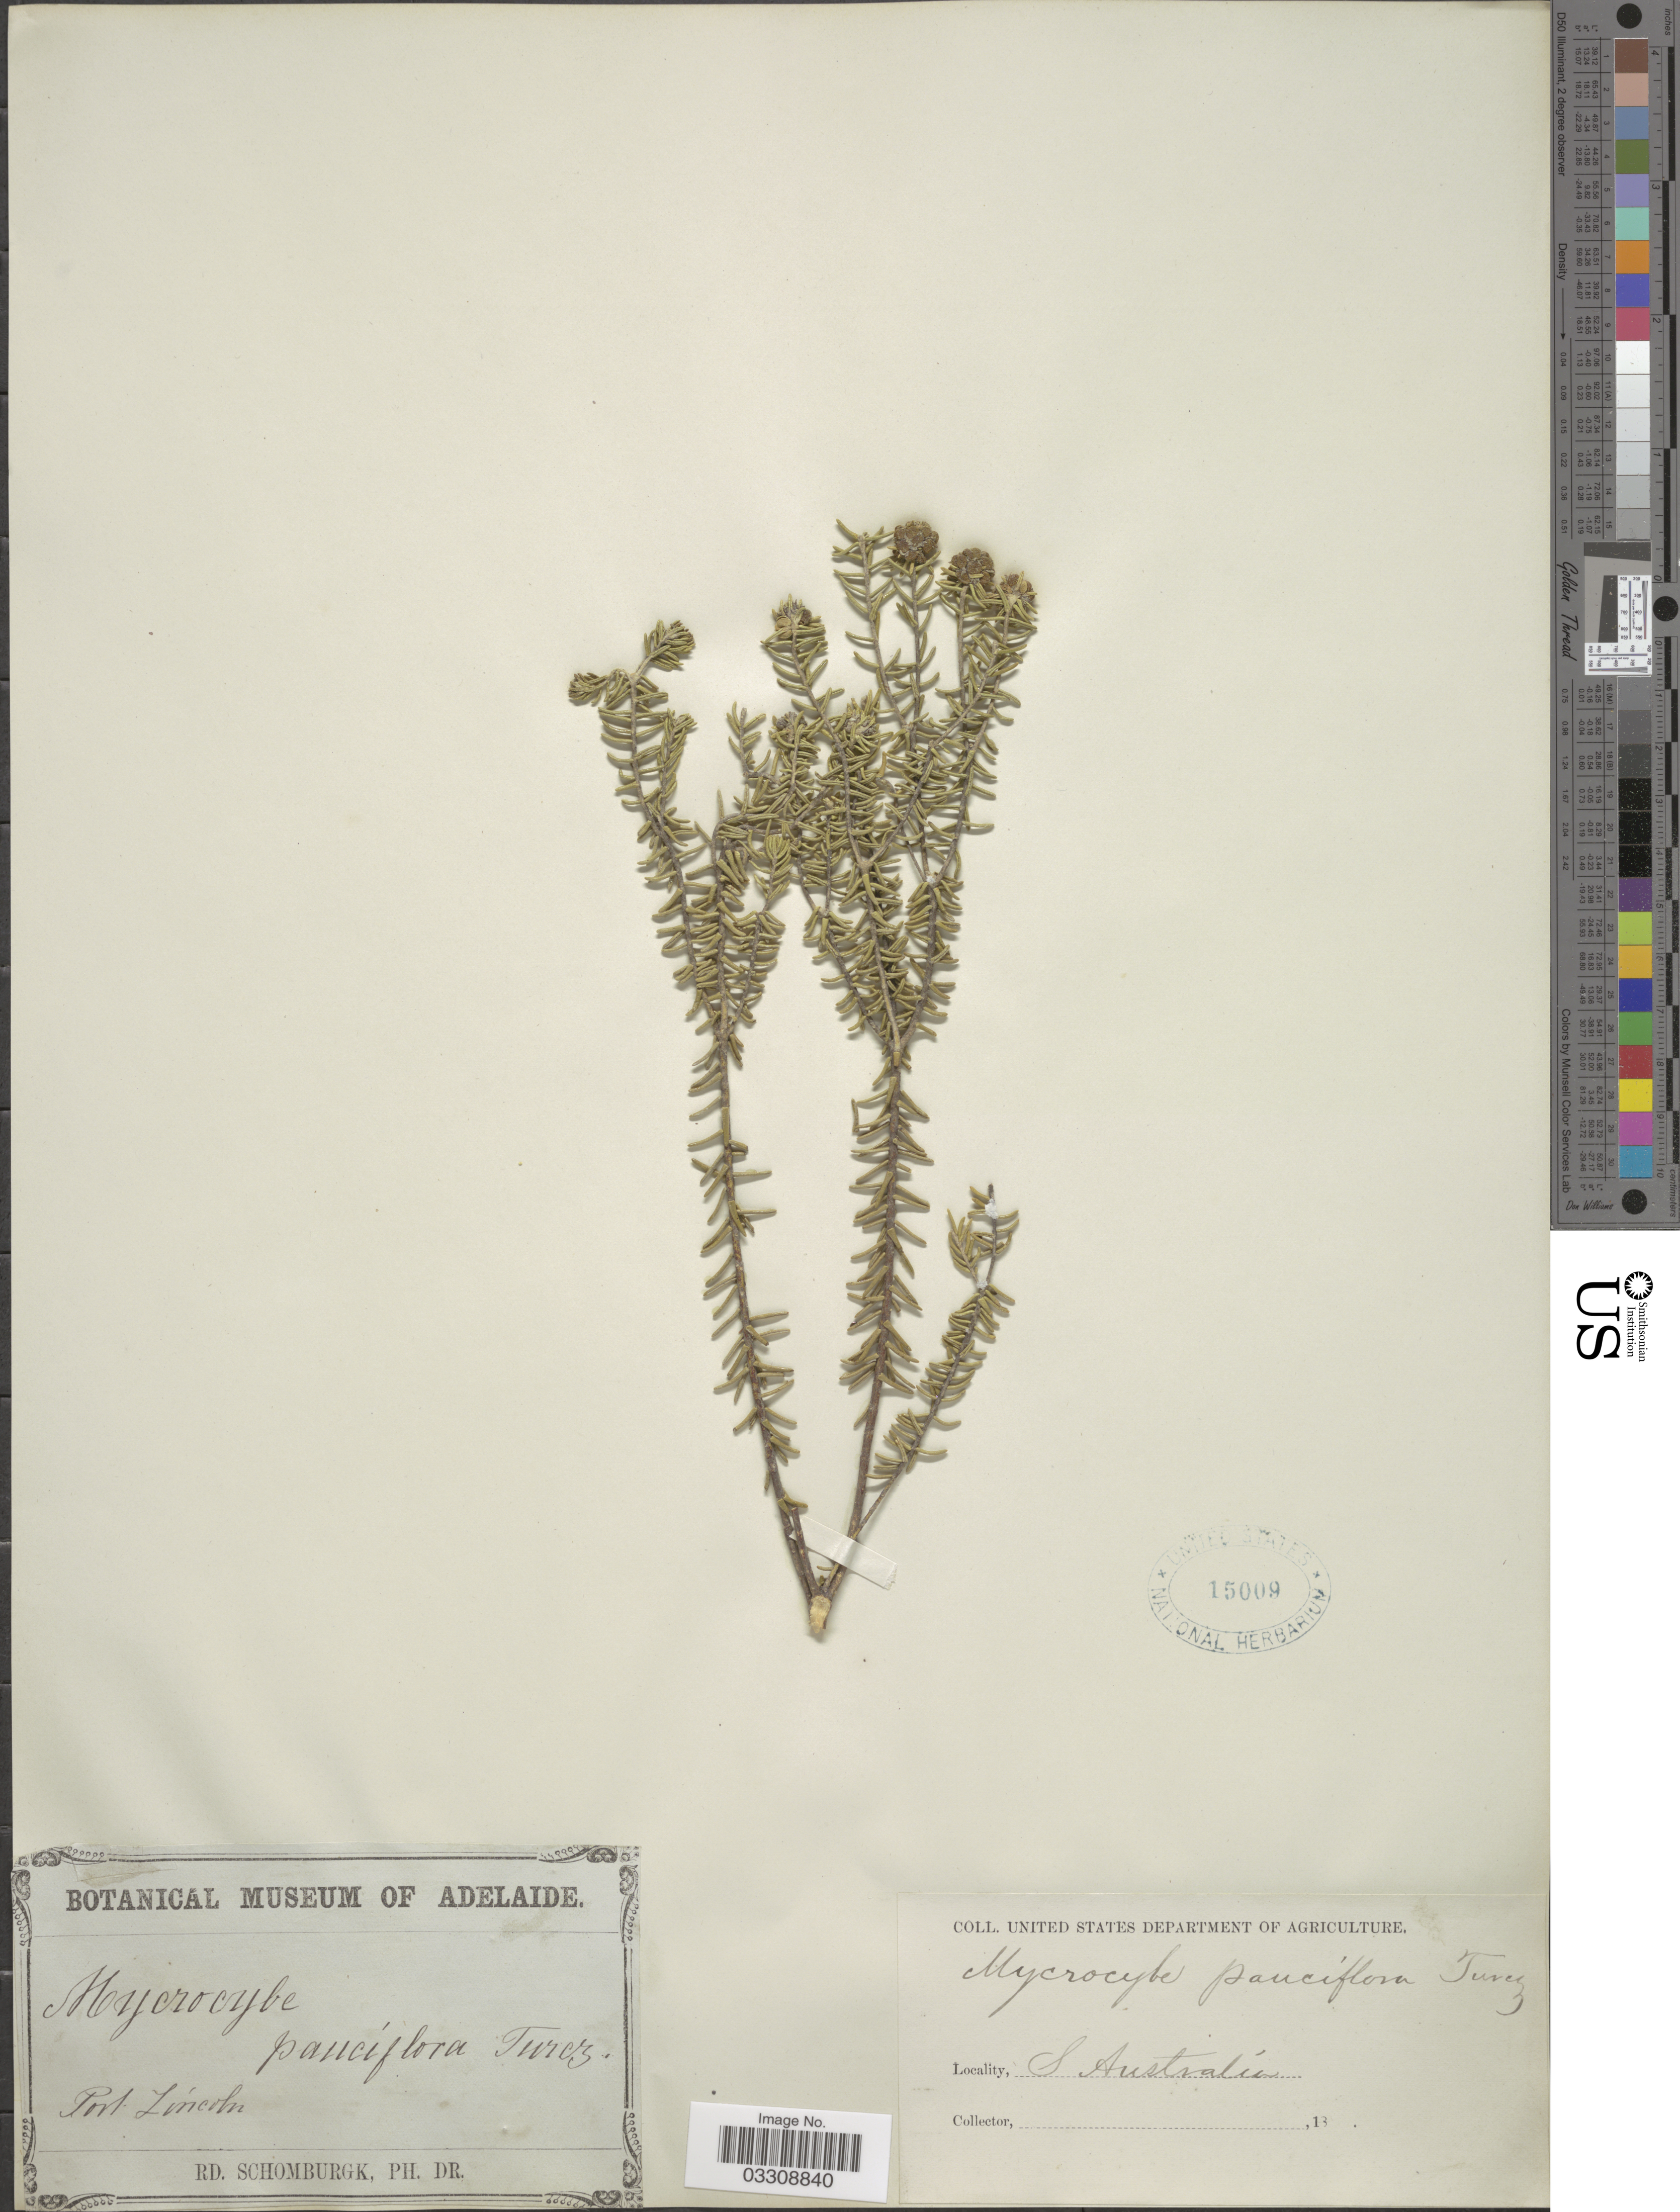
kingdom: Plantae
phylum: Tracheophyta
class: Magnoliopsida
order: Sapindales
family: Rutaceae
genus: Microcybe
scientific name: Microcybe pauciflora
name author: Turcz.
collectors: M. R. Schomburgk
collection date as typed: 18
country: Australia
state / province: South Australia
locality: Port Lincoln, S. Australia.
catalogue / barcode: US 15009